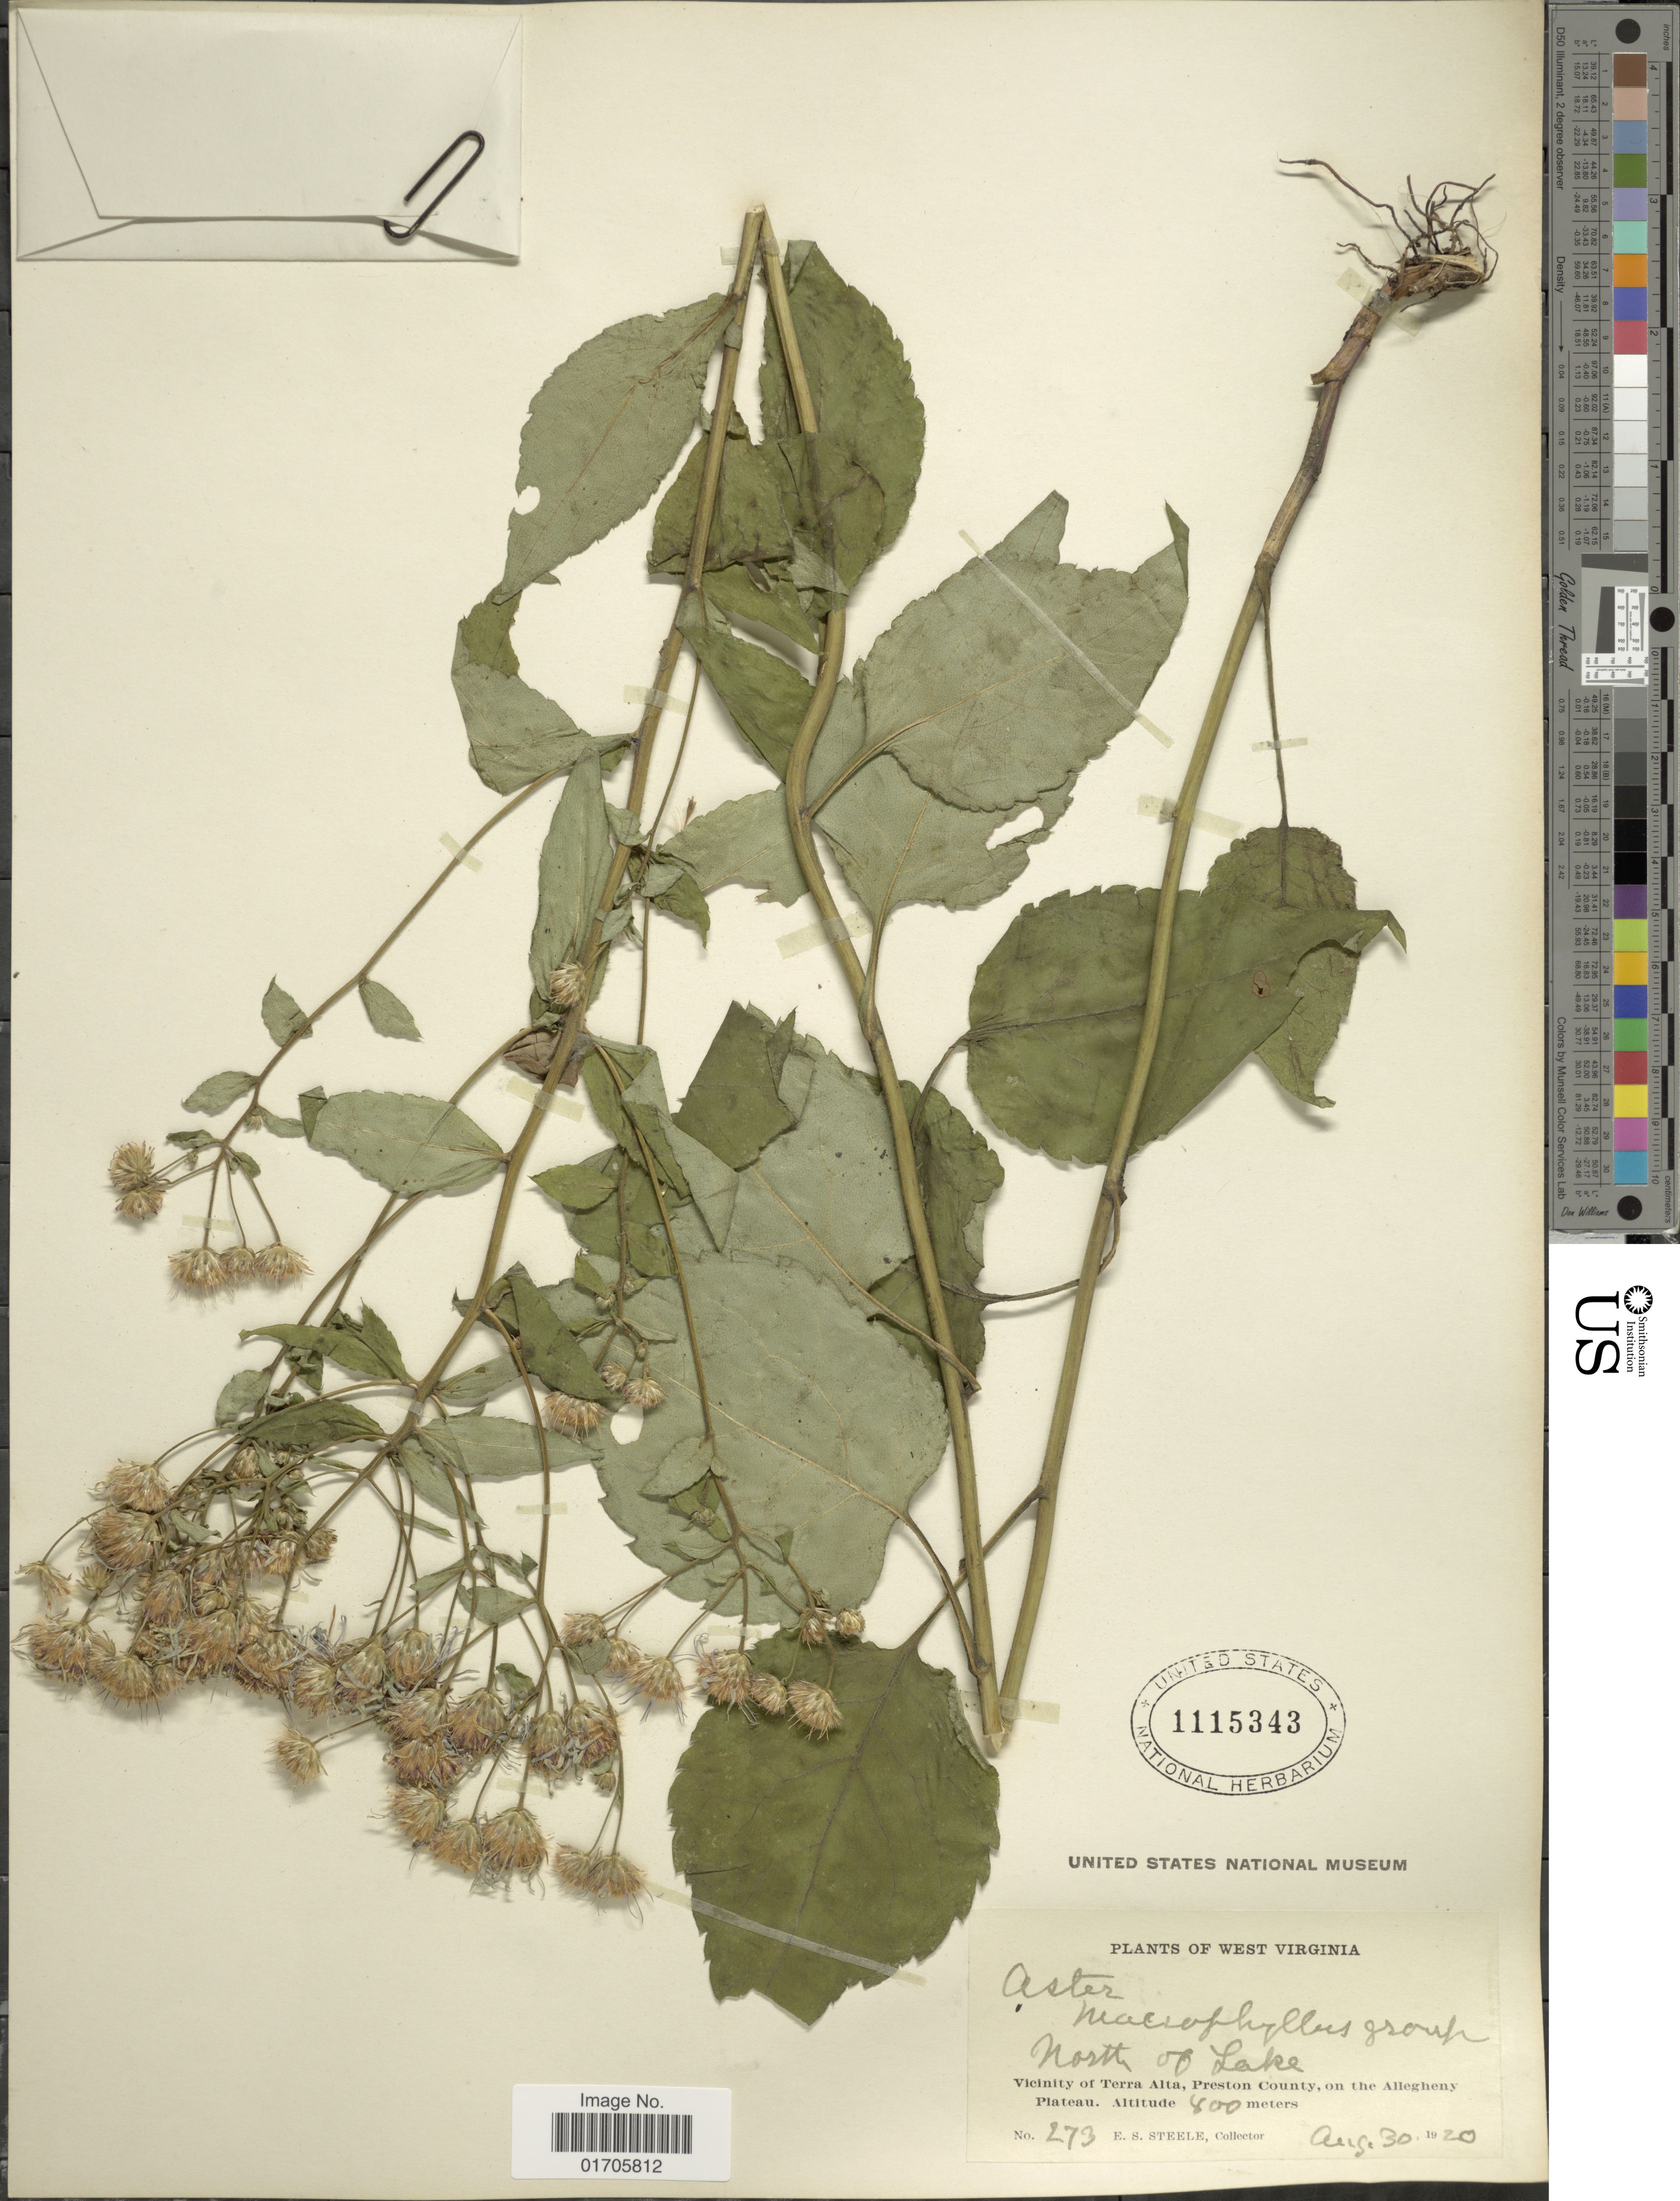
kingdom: Plantae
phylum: Tracheophyta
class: Magnoliopsida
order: Asterales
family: Asteraceae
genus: Eurybia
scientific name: Eurybia macrophylla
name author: (L.) Cass.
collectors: E. Steele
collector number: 273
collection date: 1920-08-30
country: United States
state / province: West Virginia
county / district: Preston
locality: North of Lake. Vicinity of Terra Alta, Preston County, on the Allegheny Plateau.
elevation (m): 800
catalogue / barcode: US 1115343